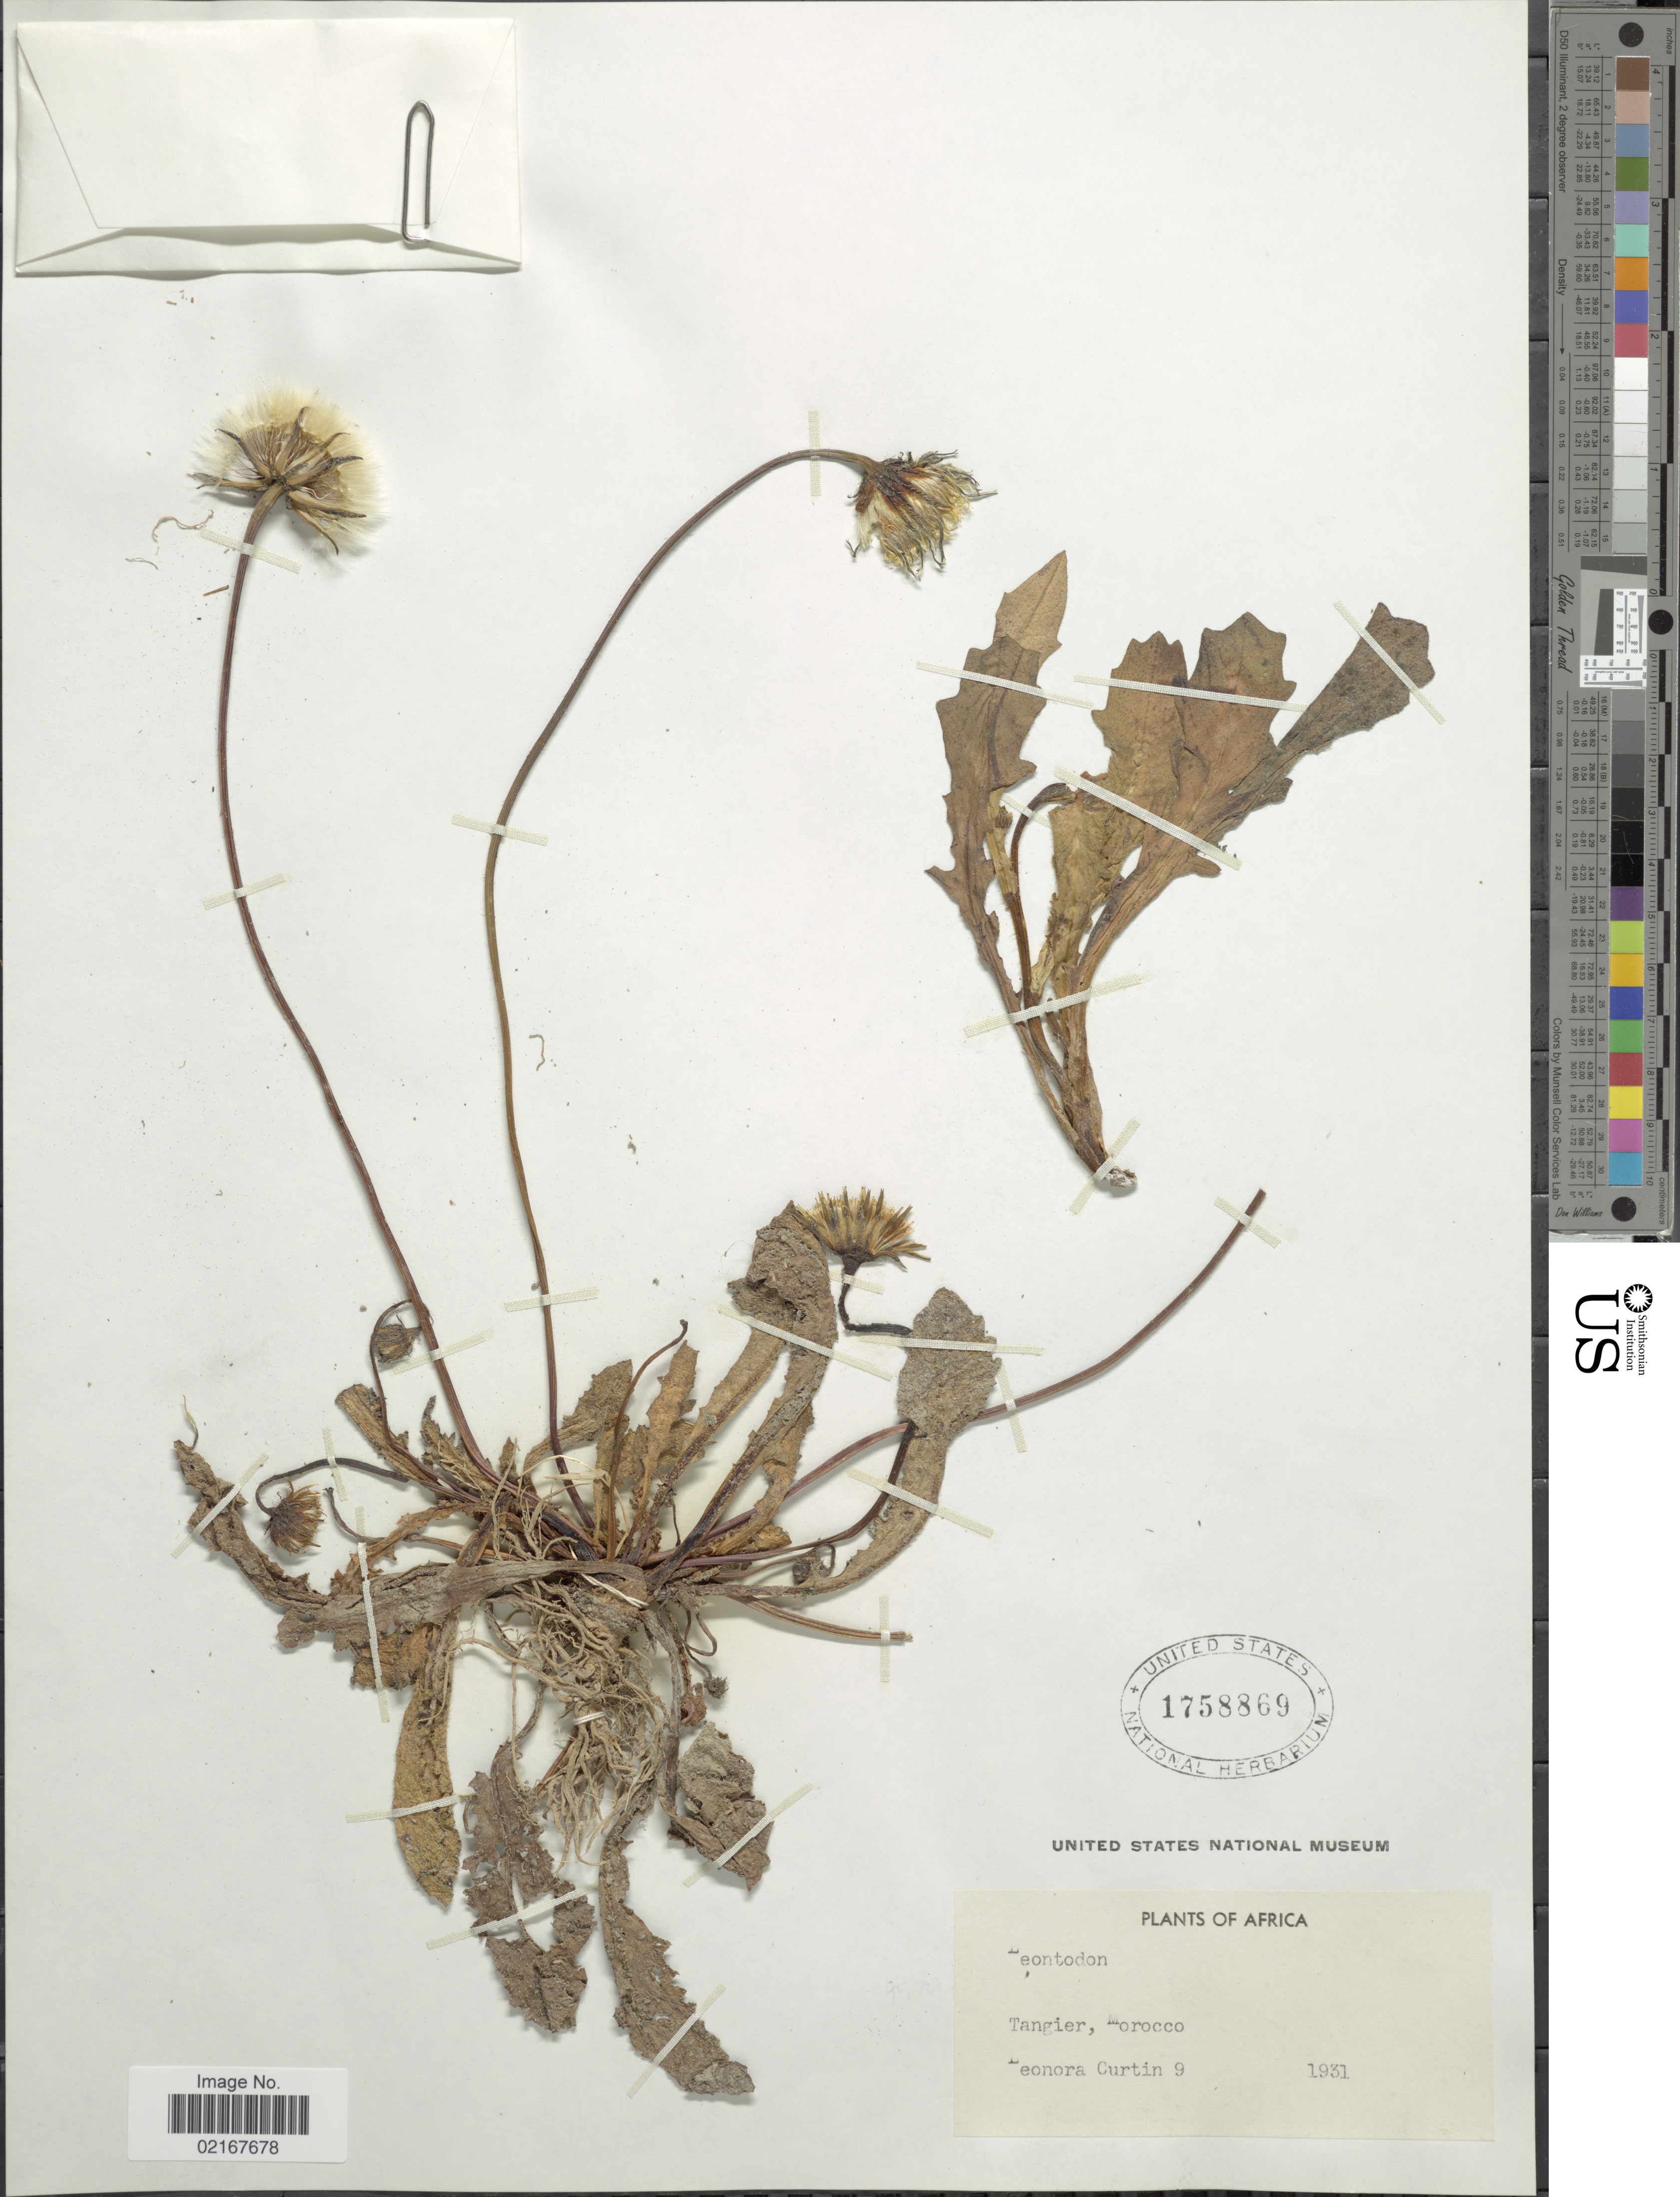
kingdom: Plantae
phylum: Tracheophyta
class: Magnoliopsida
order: Asterales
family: Asteraceae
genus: Leontodon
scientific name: Leontodon sp.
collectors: L. Curtin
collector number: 9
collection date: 1931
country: Morocco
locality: Africa, Tangier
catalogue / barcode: US 1758869